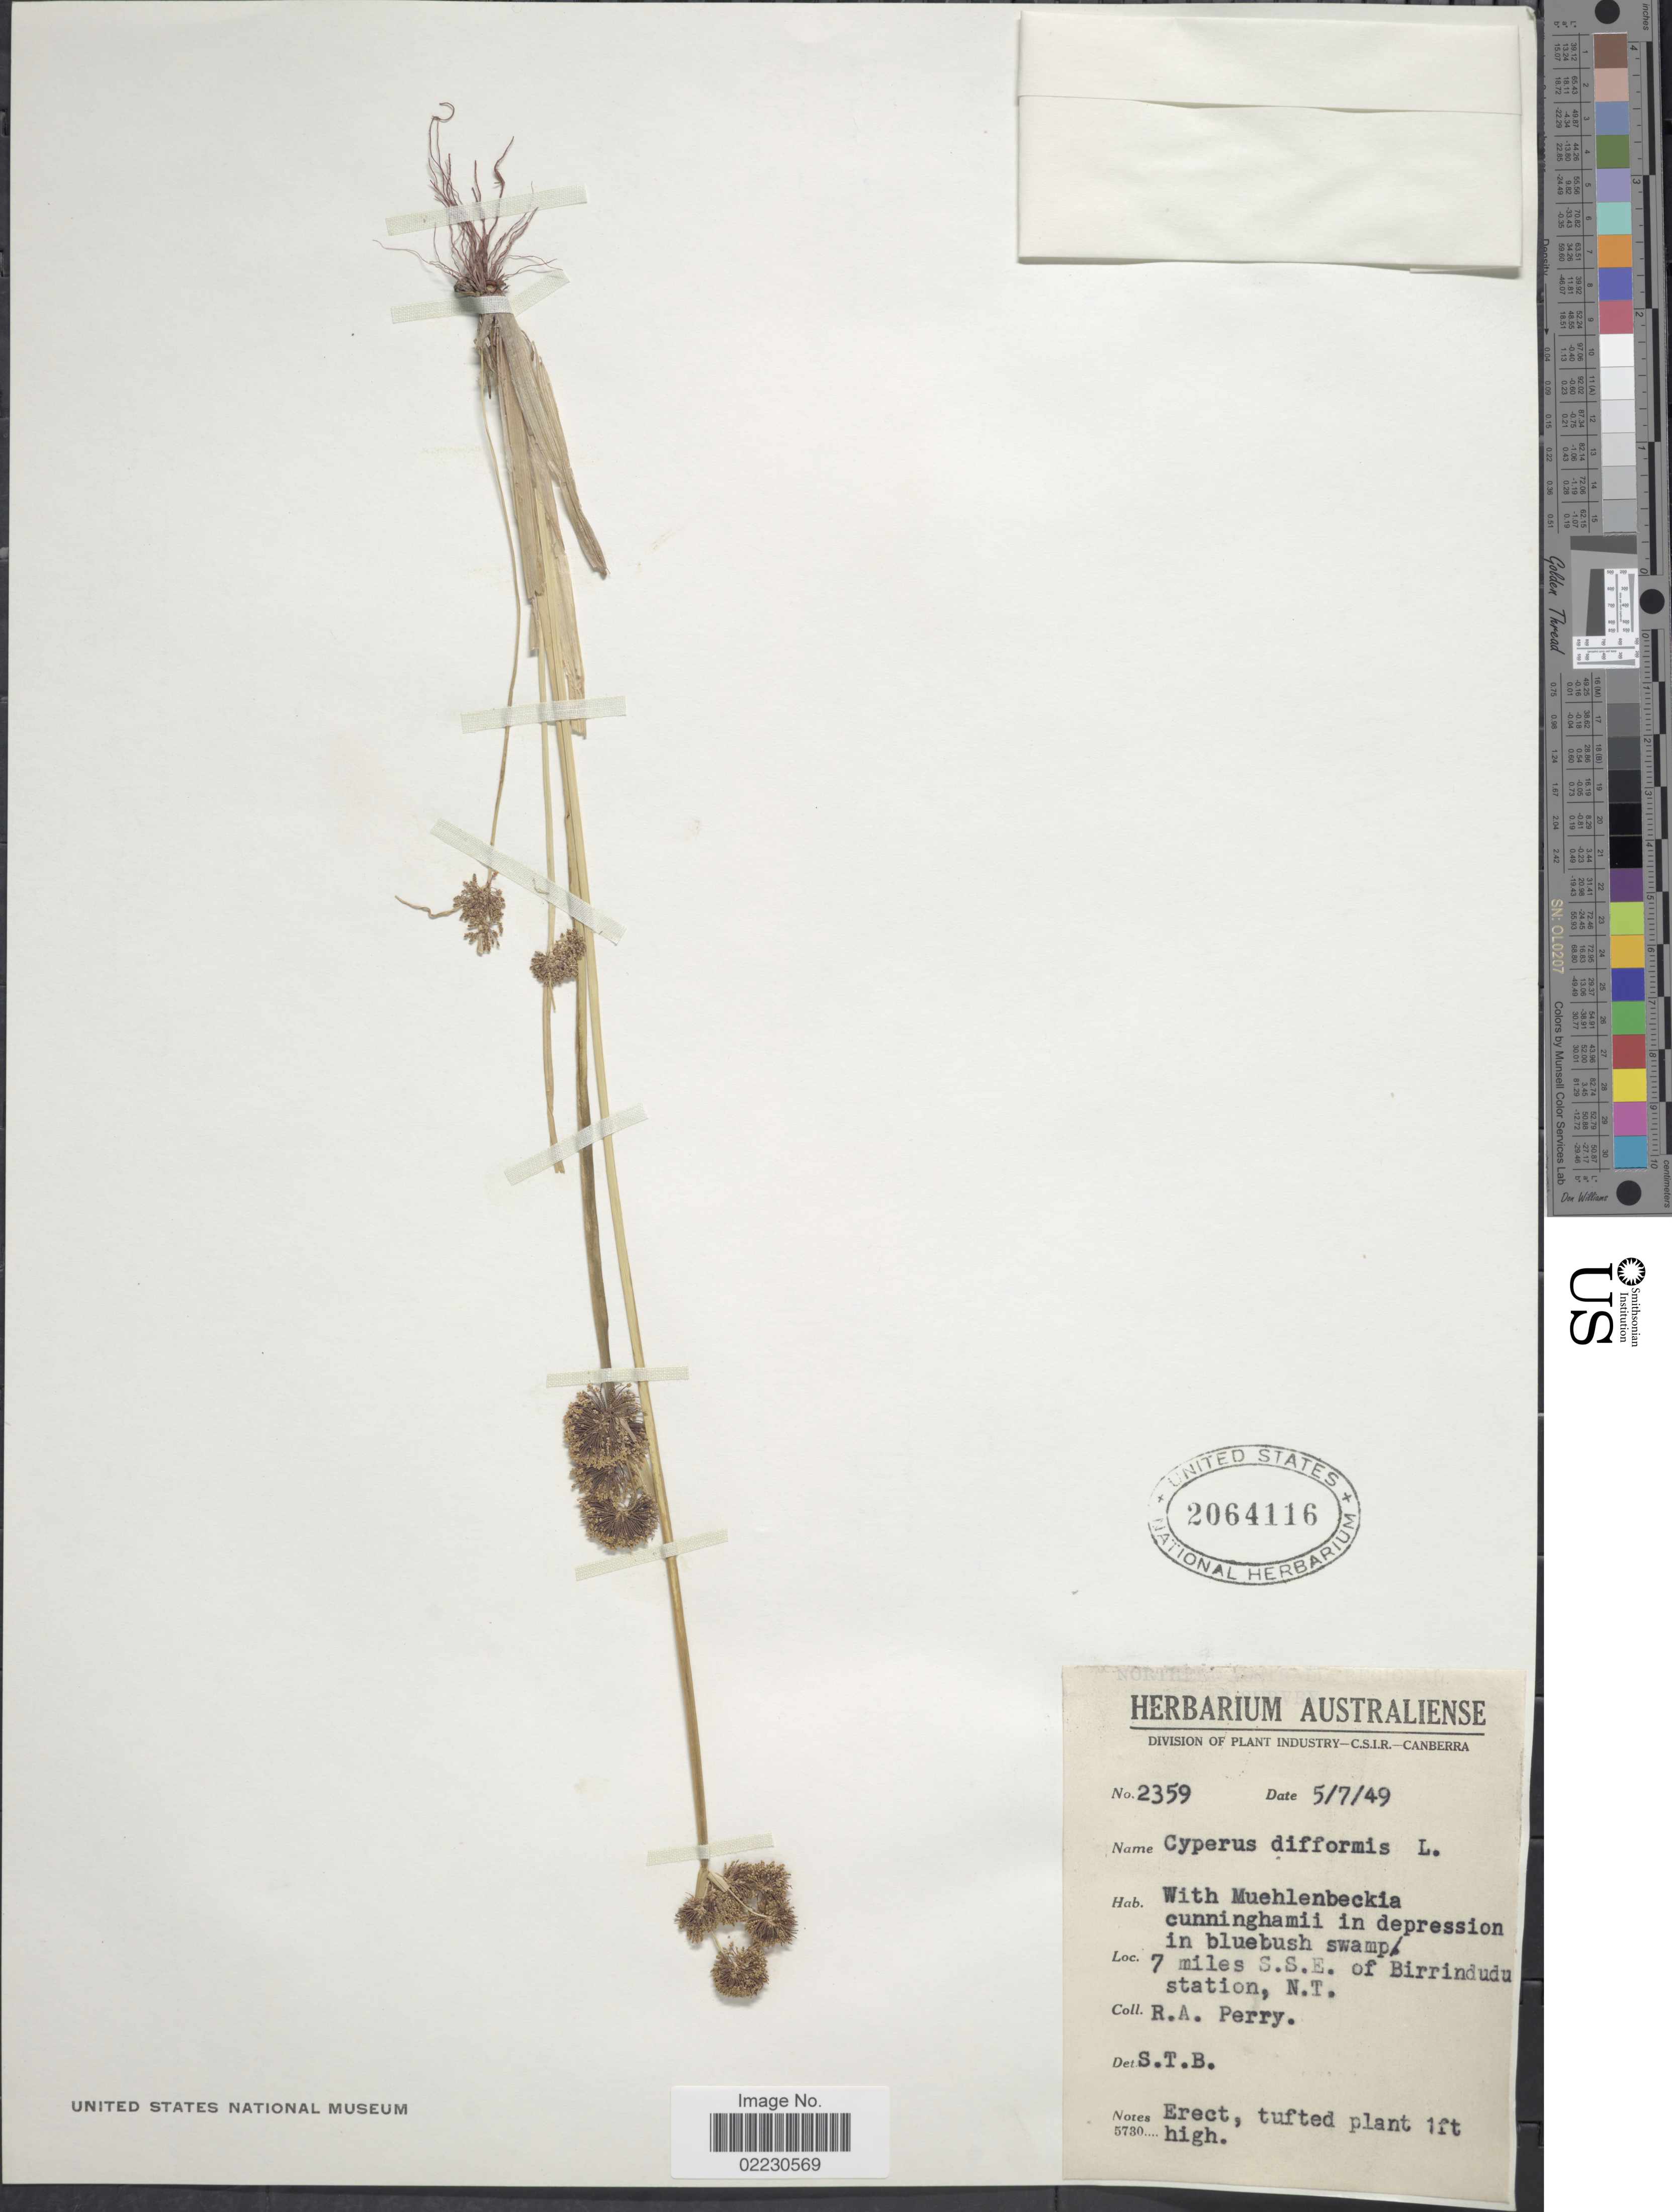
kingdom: Plantae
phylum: Tracheophyta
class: Liliopsida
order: Poales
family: Cyperaceae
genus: Cyperus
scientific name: Cyperus difformis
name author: L.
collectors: Perry, R. A.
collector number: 2359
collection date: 1949-07-05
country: Australia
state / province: Northern Territory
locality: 7 miles S.S.E. of Birrindudu station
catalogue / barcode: US 2064116